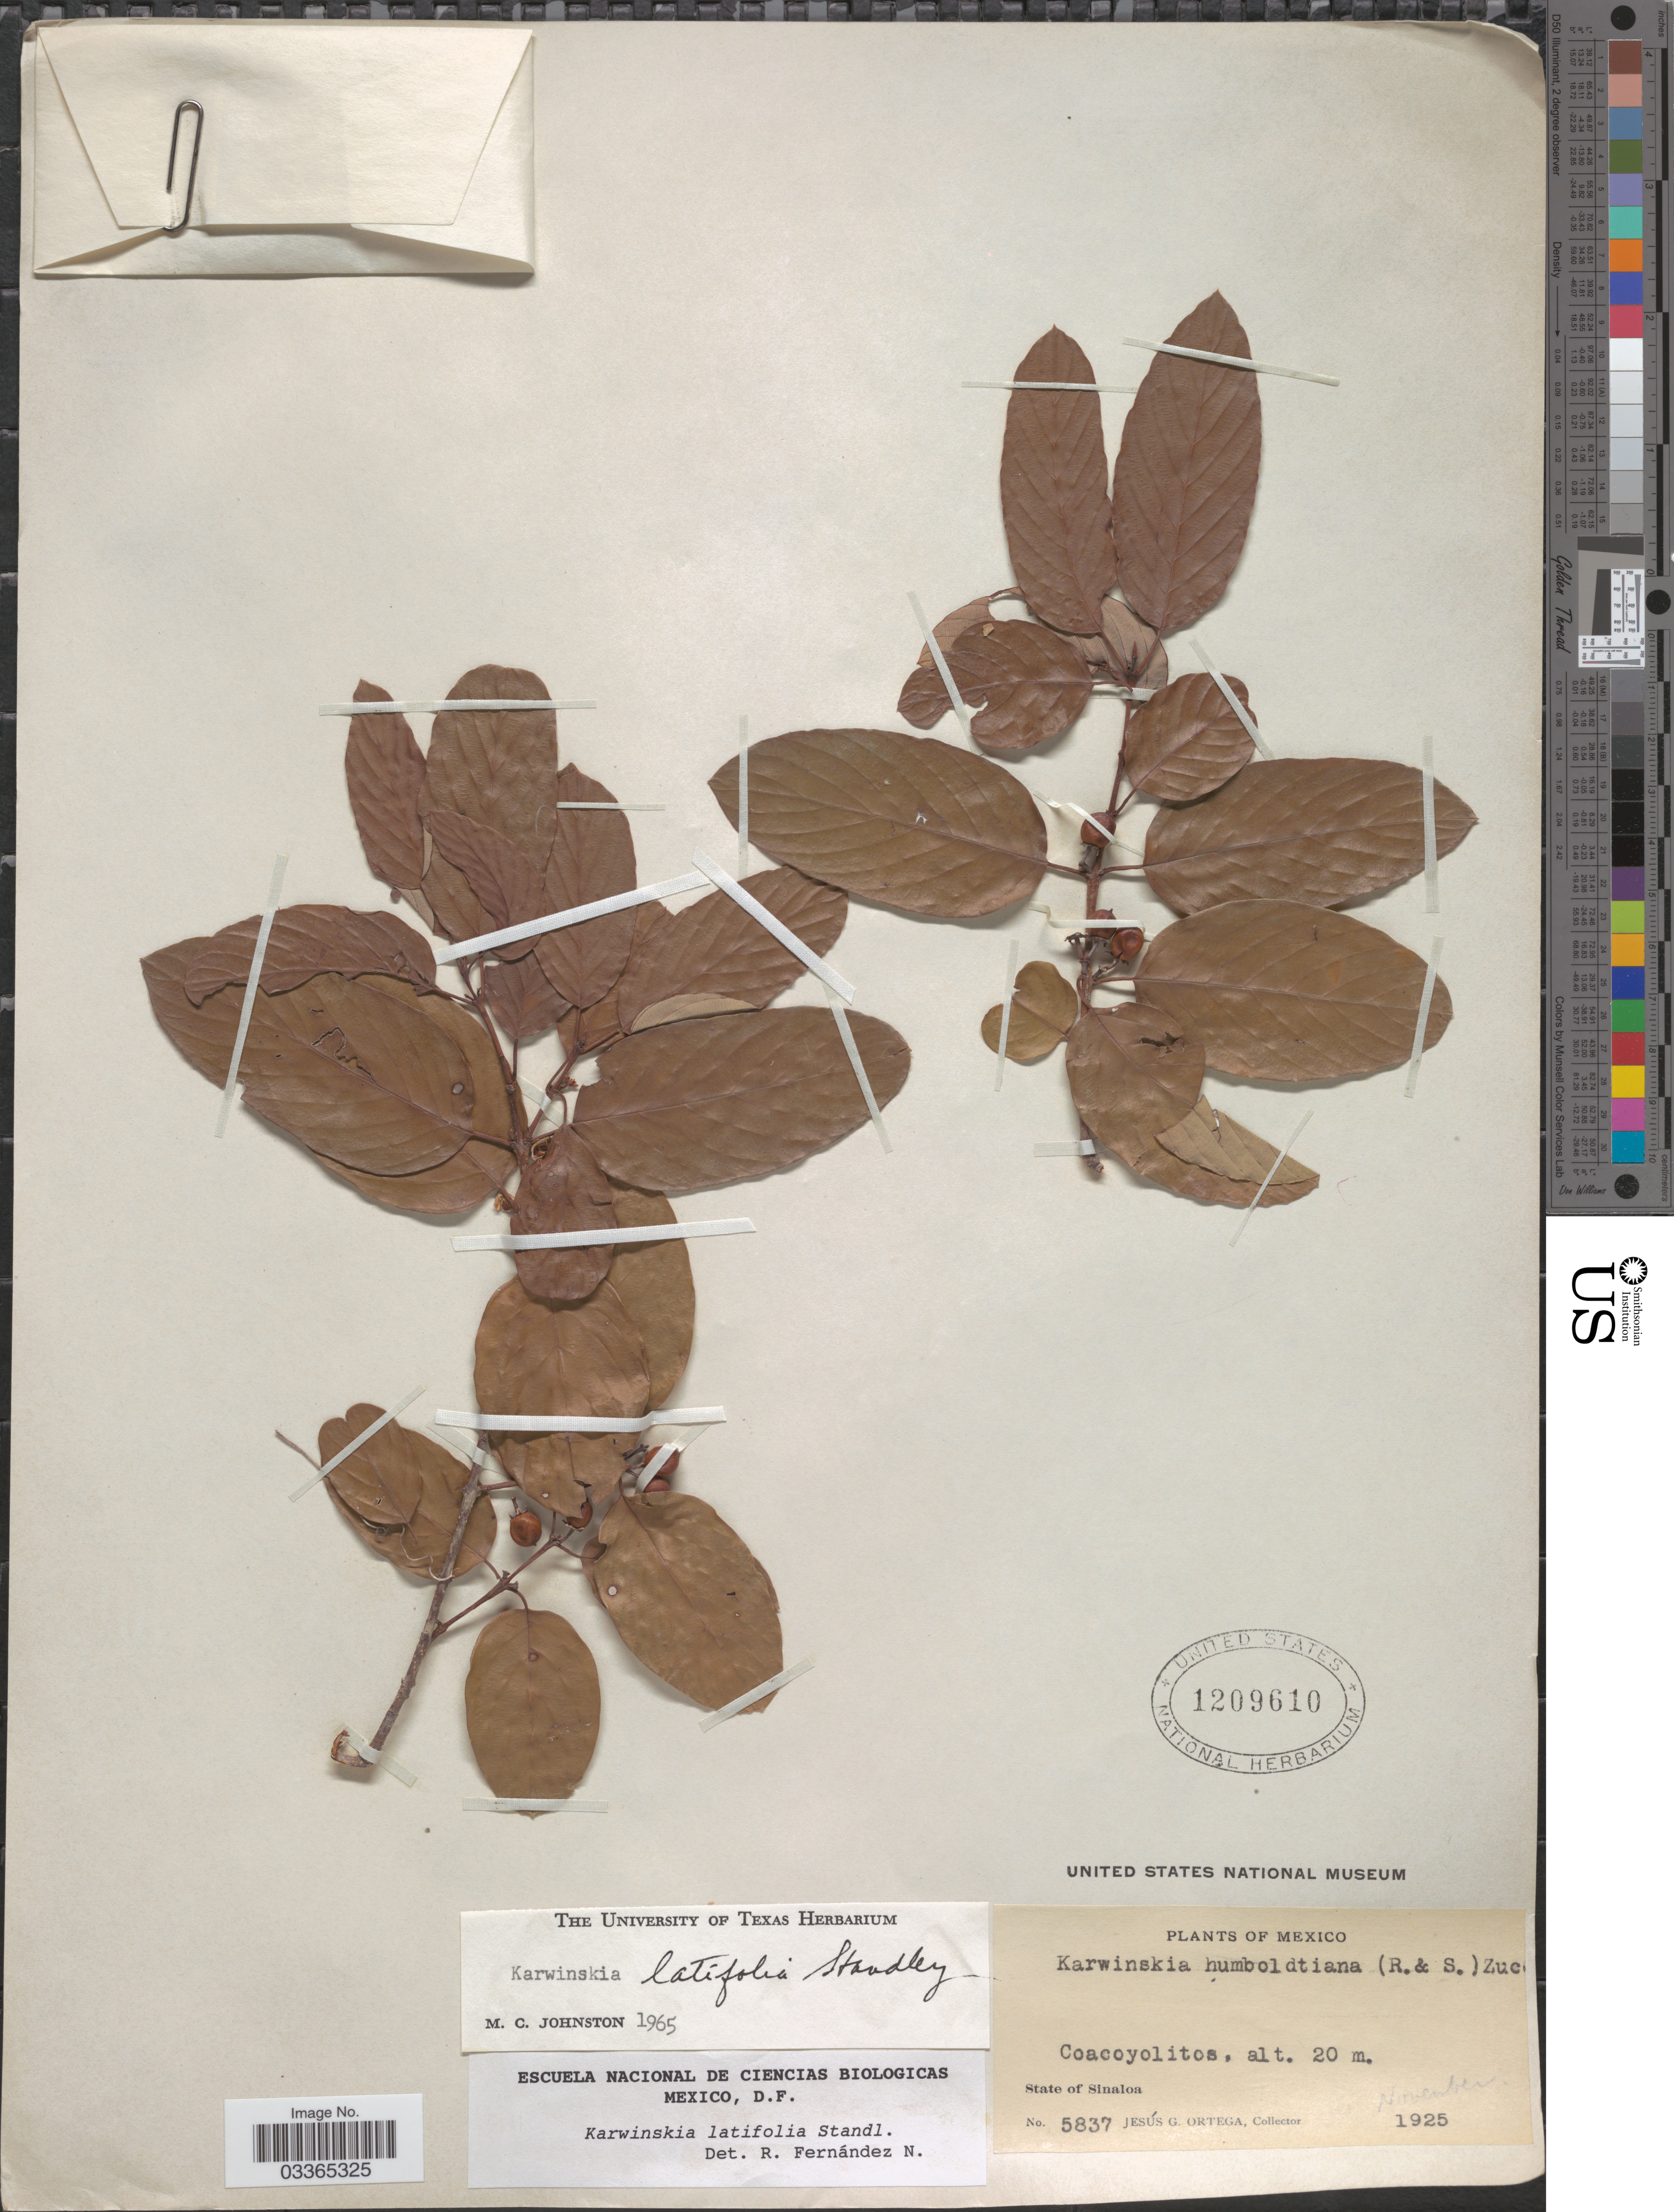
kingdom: Plantae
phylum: Tracheophyta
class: Magnoliopsida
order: Rosales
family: Rhamnaceae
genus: Karwinskia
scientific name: Karwinskia latifolia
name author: Standl.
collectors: J. Ortega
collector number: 5837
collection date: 1925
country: Mexico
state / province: Sinaloa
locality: Coacoyolitos.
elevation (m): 20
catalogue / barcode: US 1209610